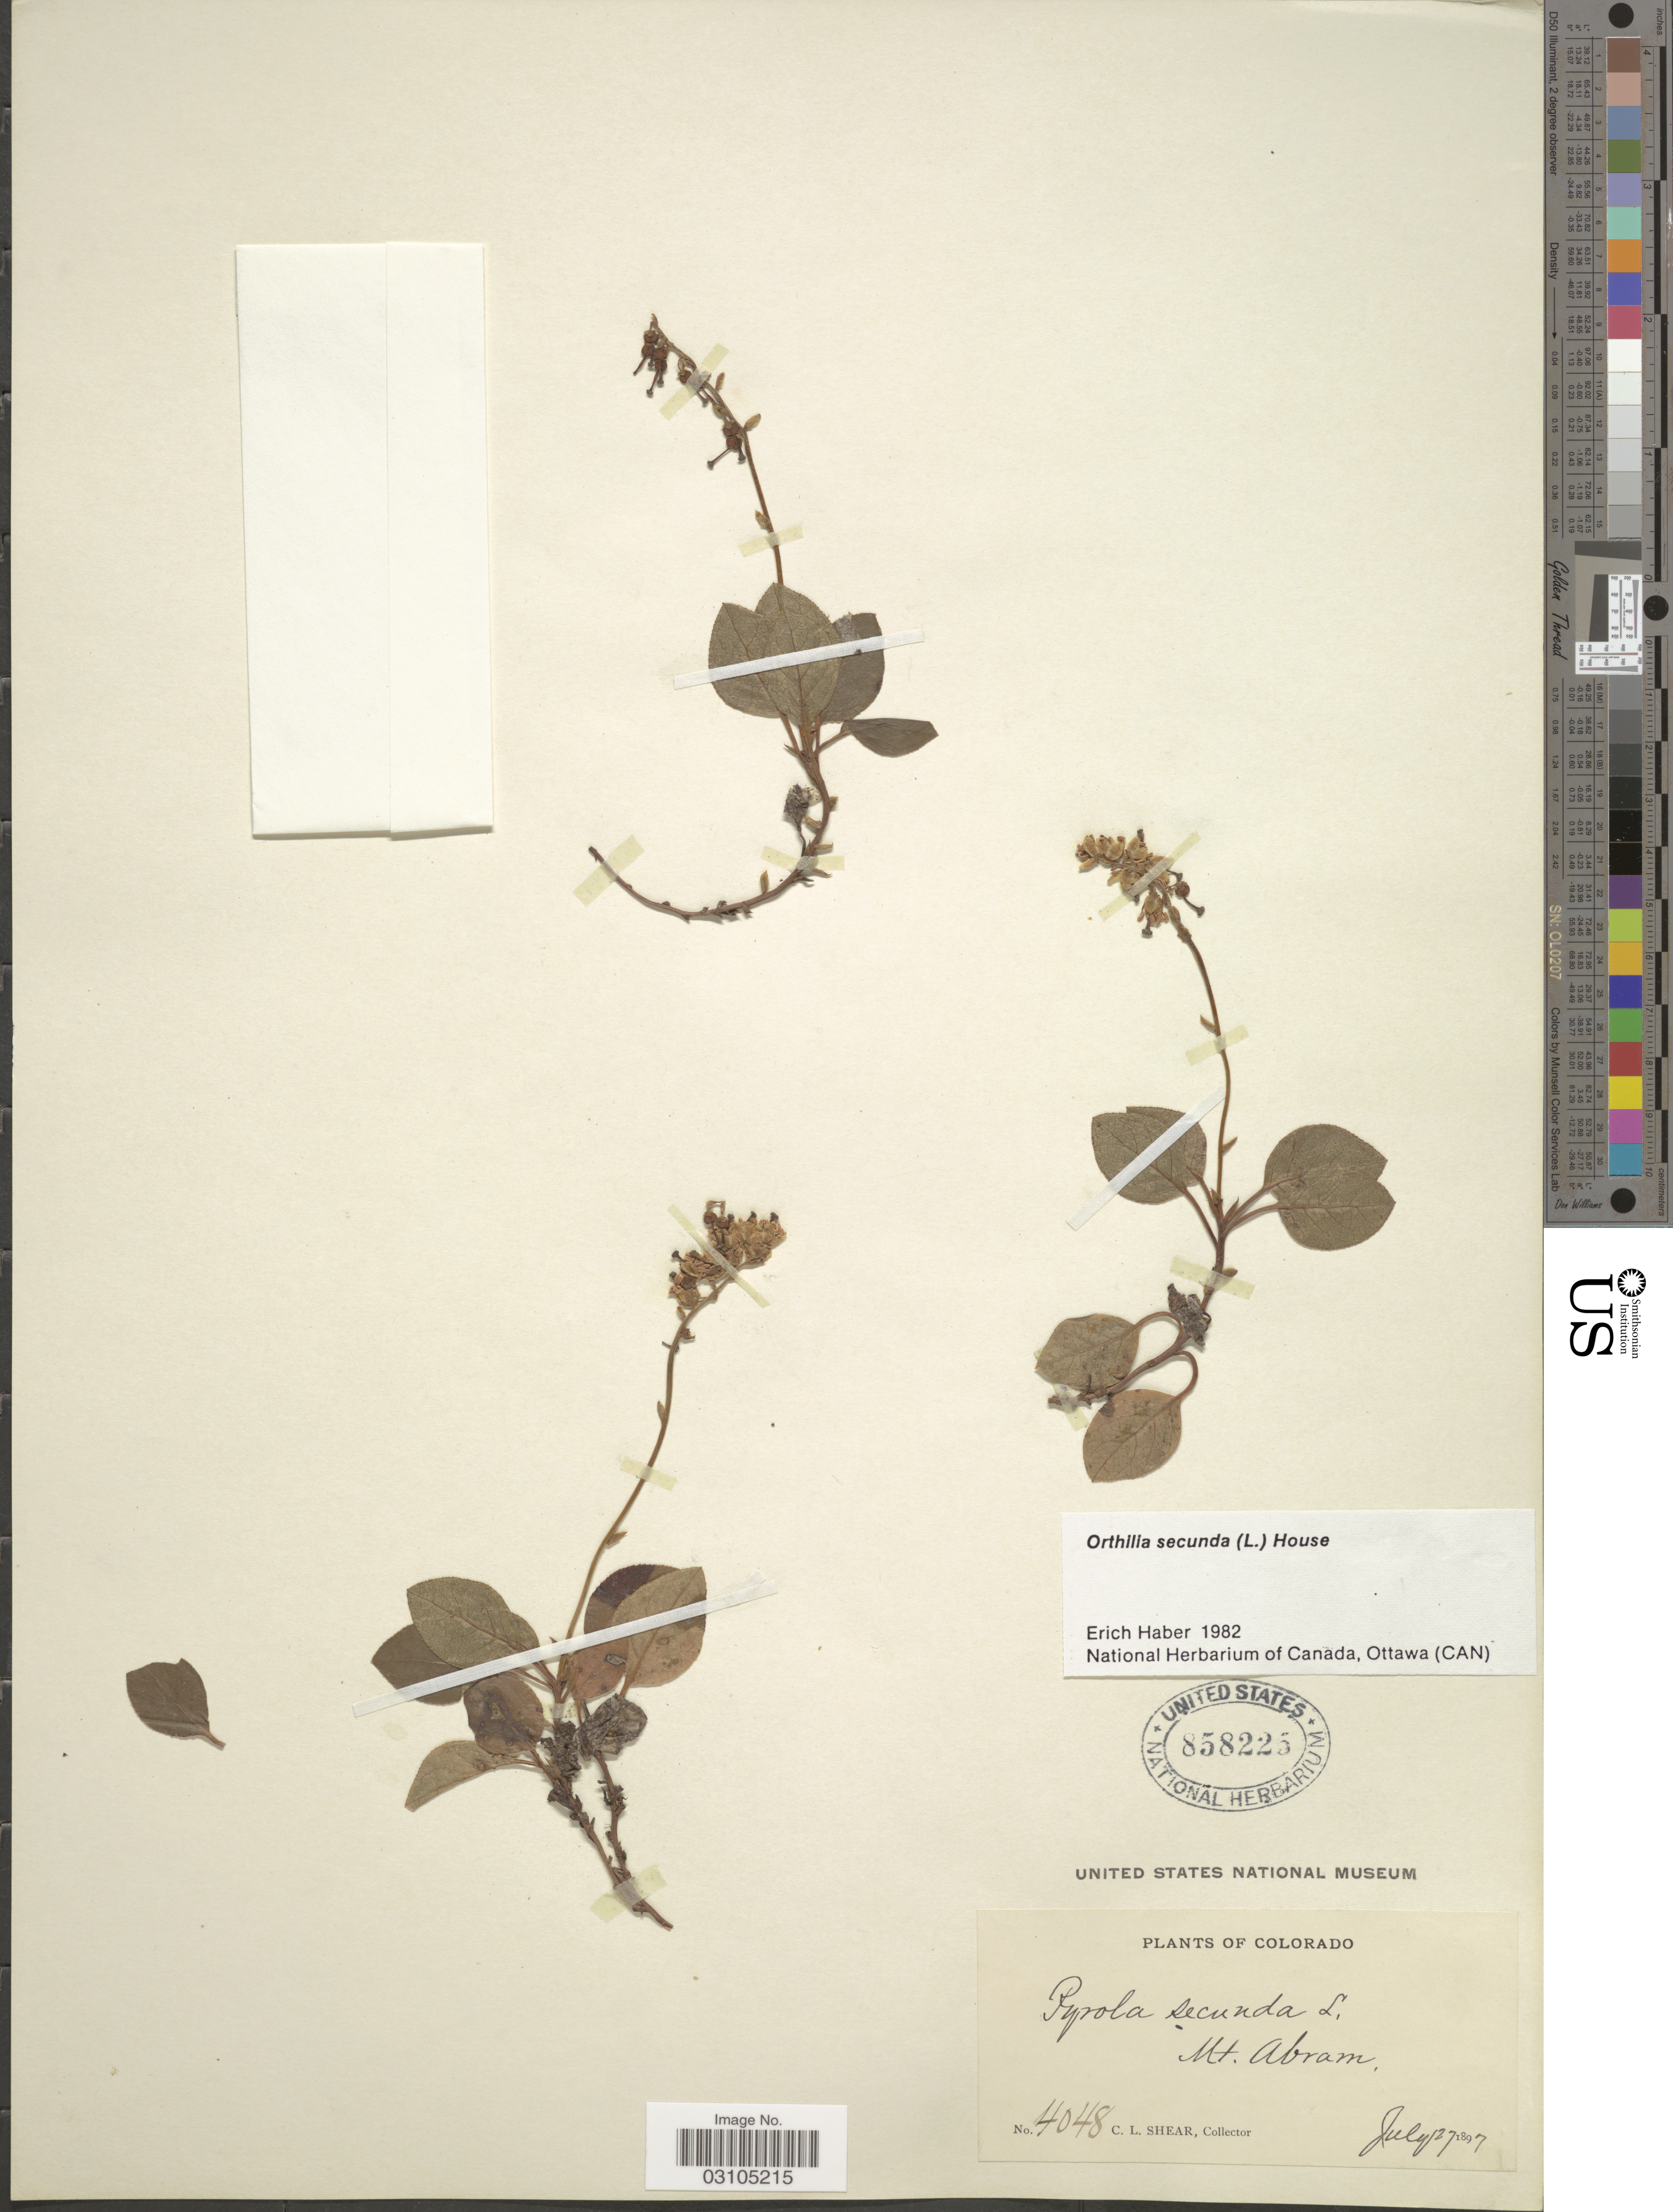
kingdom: Plantae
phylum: Tracheophyta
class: Magnoliopsida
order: Ericales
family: Ericaceae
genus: Orthilia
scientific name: Orthilia secunda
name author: (L.) House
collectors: C. L. Shear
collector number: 4048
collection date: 1897-07-27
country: United States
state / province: Colorado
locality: Mt. Abram.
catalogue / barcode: US 858225